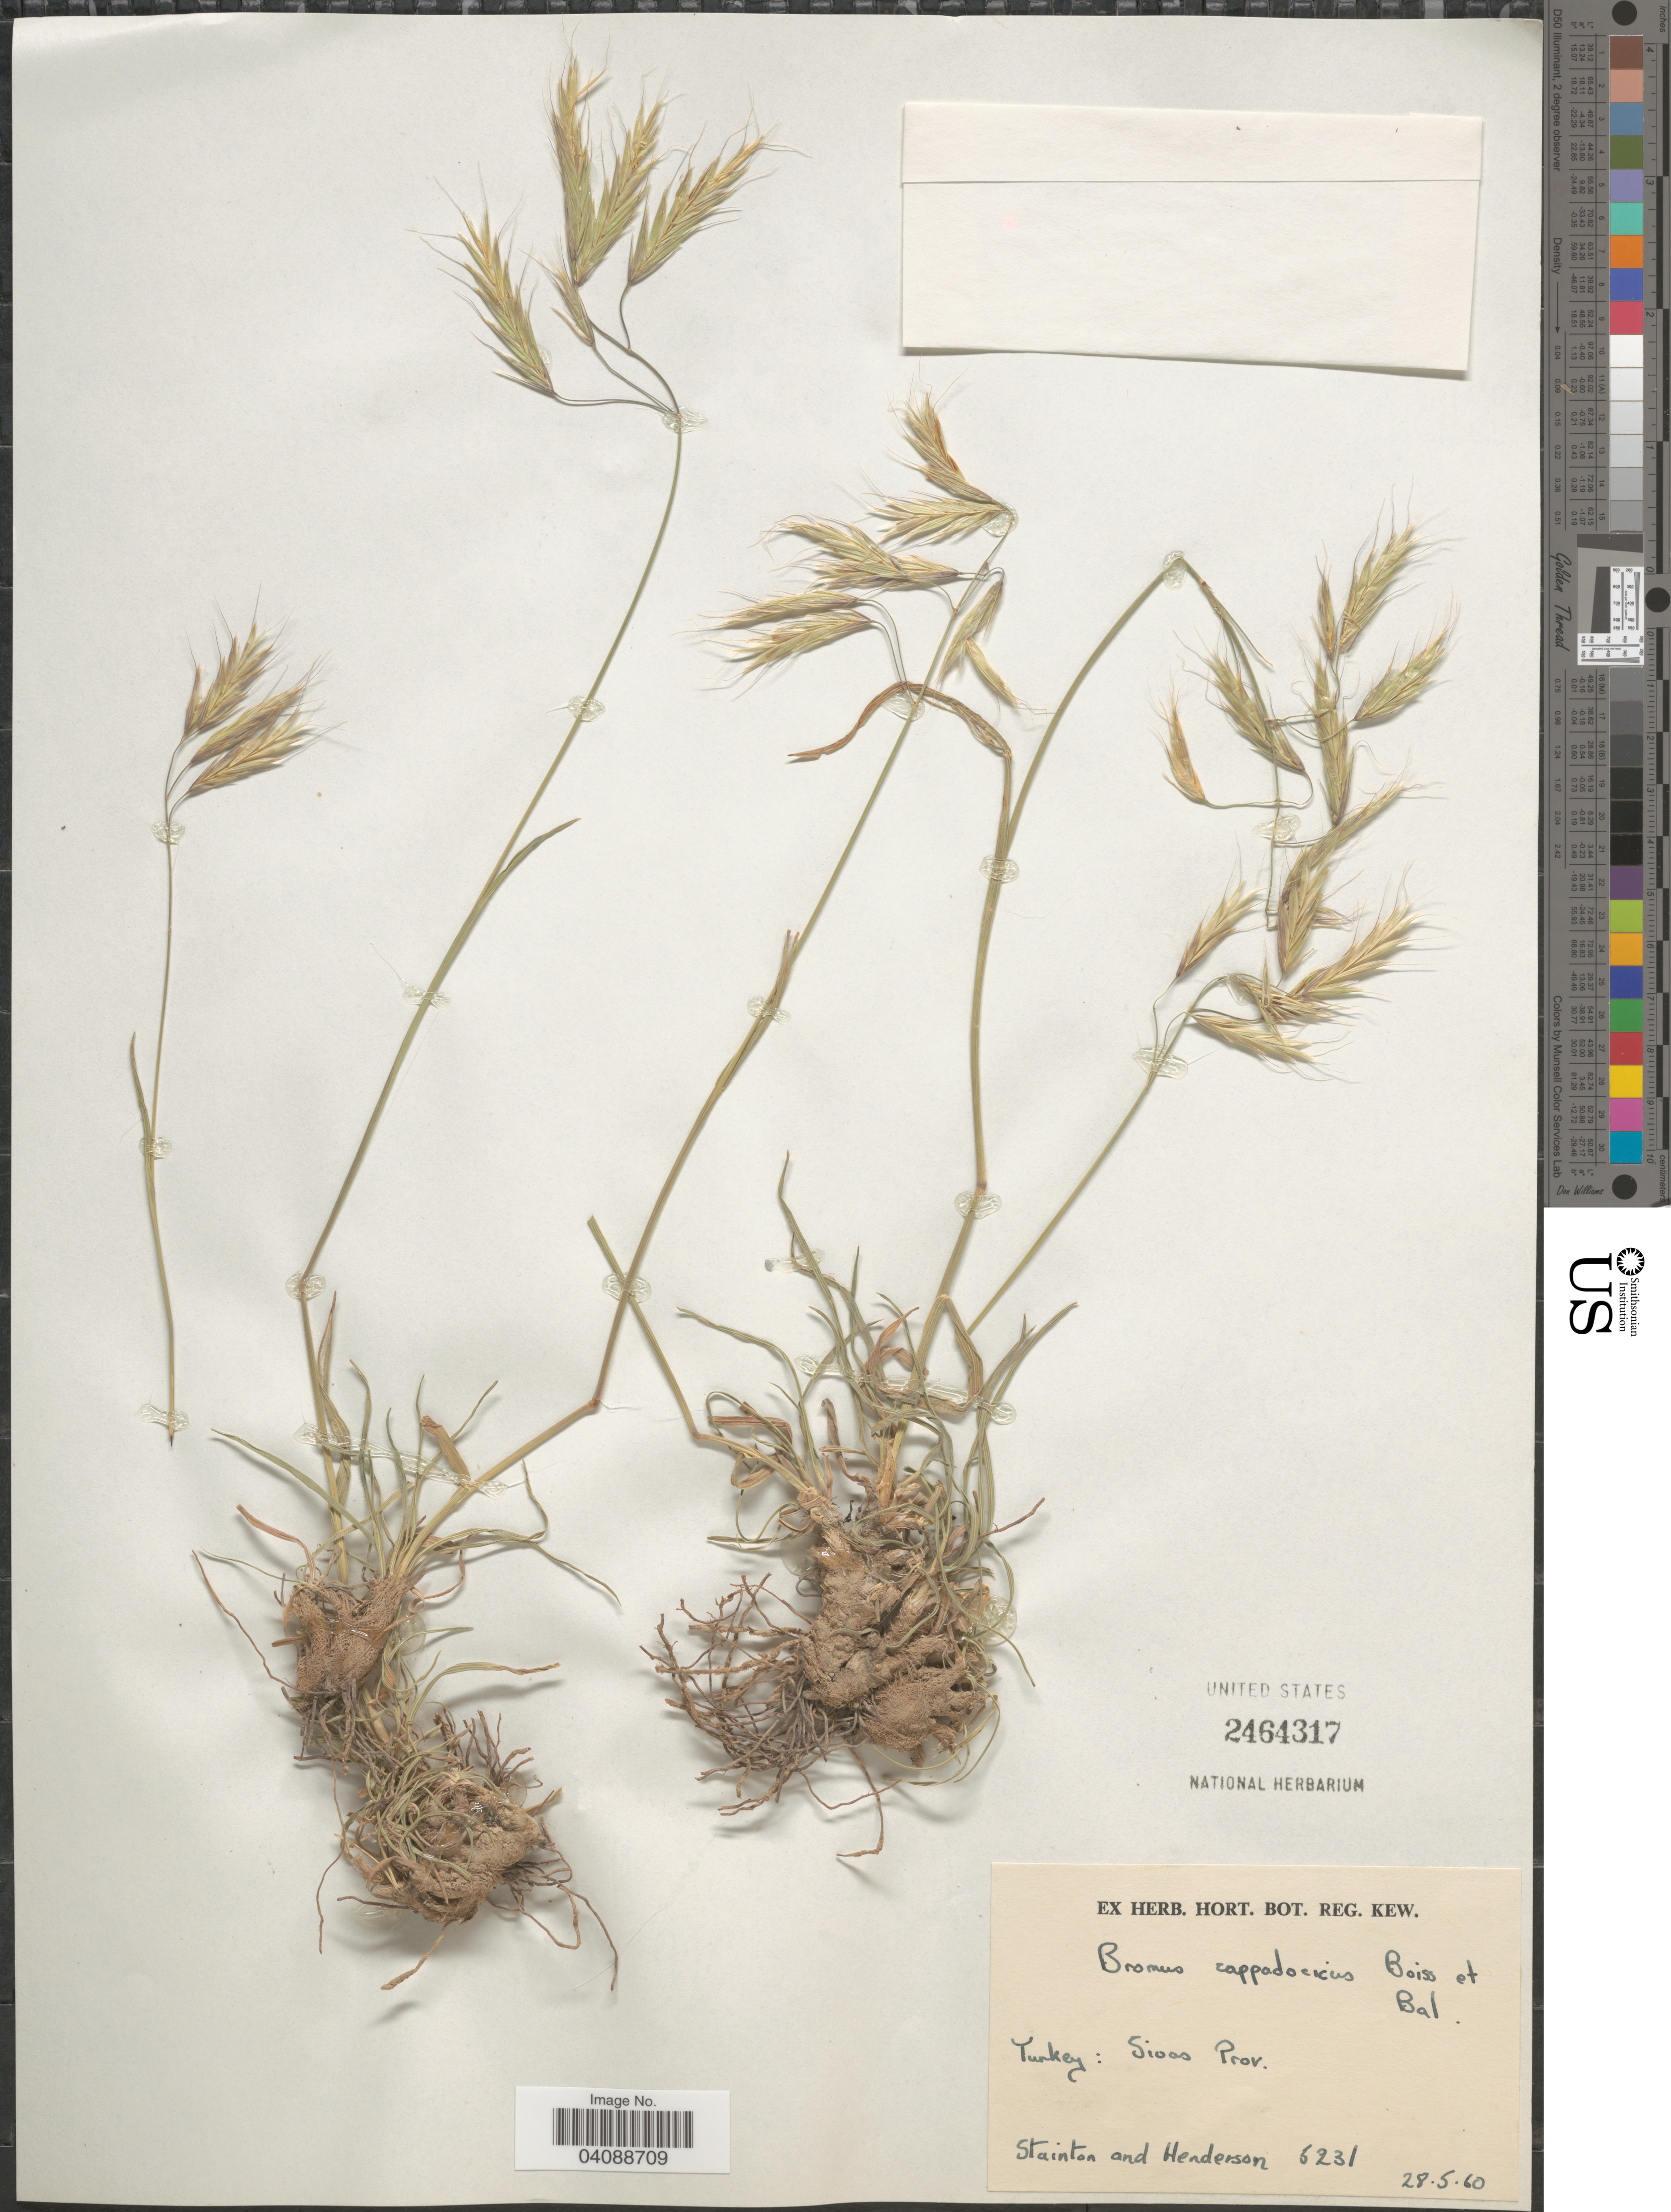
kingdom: Plantae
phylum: Tracheophyta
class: Liliopsida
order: Poales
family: Poaceae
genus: Bromus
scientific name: Bromus cappadocicus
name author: Boiss. & Balansa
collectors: -. Stainton & -. Henderson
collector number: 6231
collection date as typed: Transcribed d/m/y: 28/4/60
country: Turkey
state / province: Sivas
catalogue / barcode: US 2464317